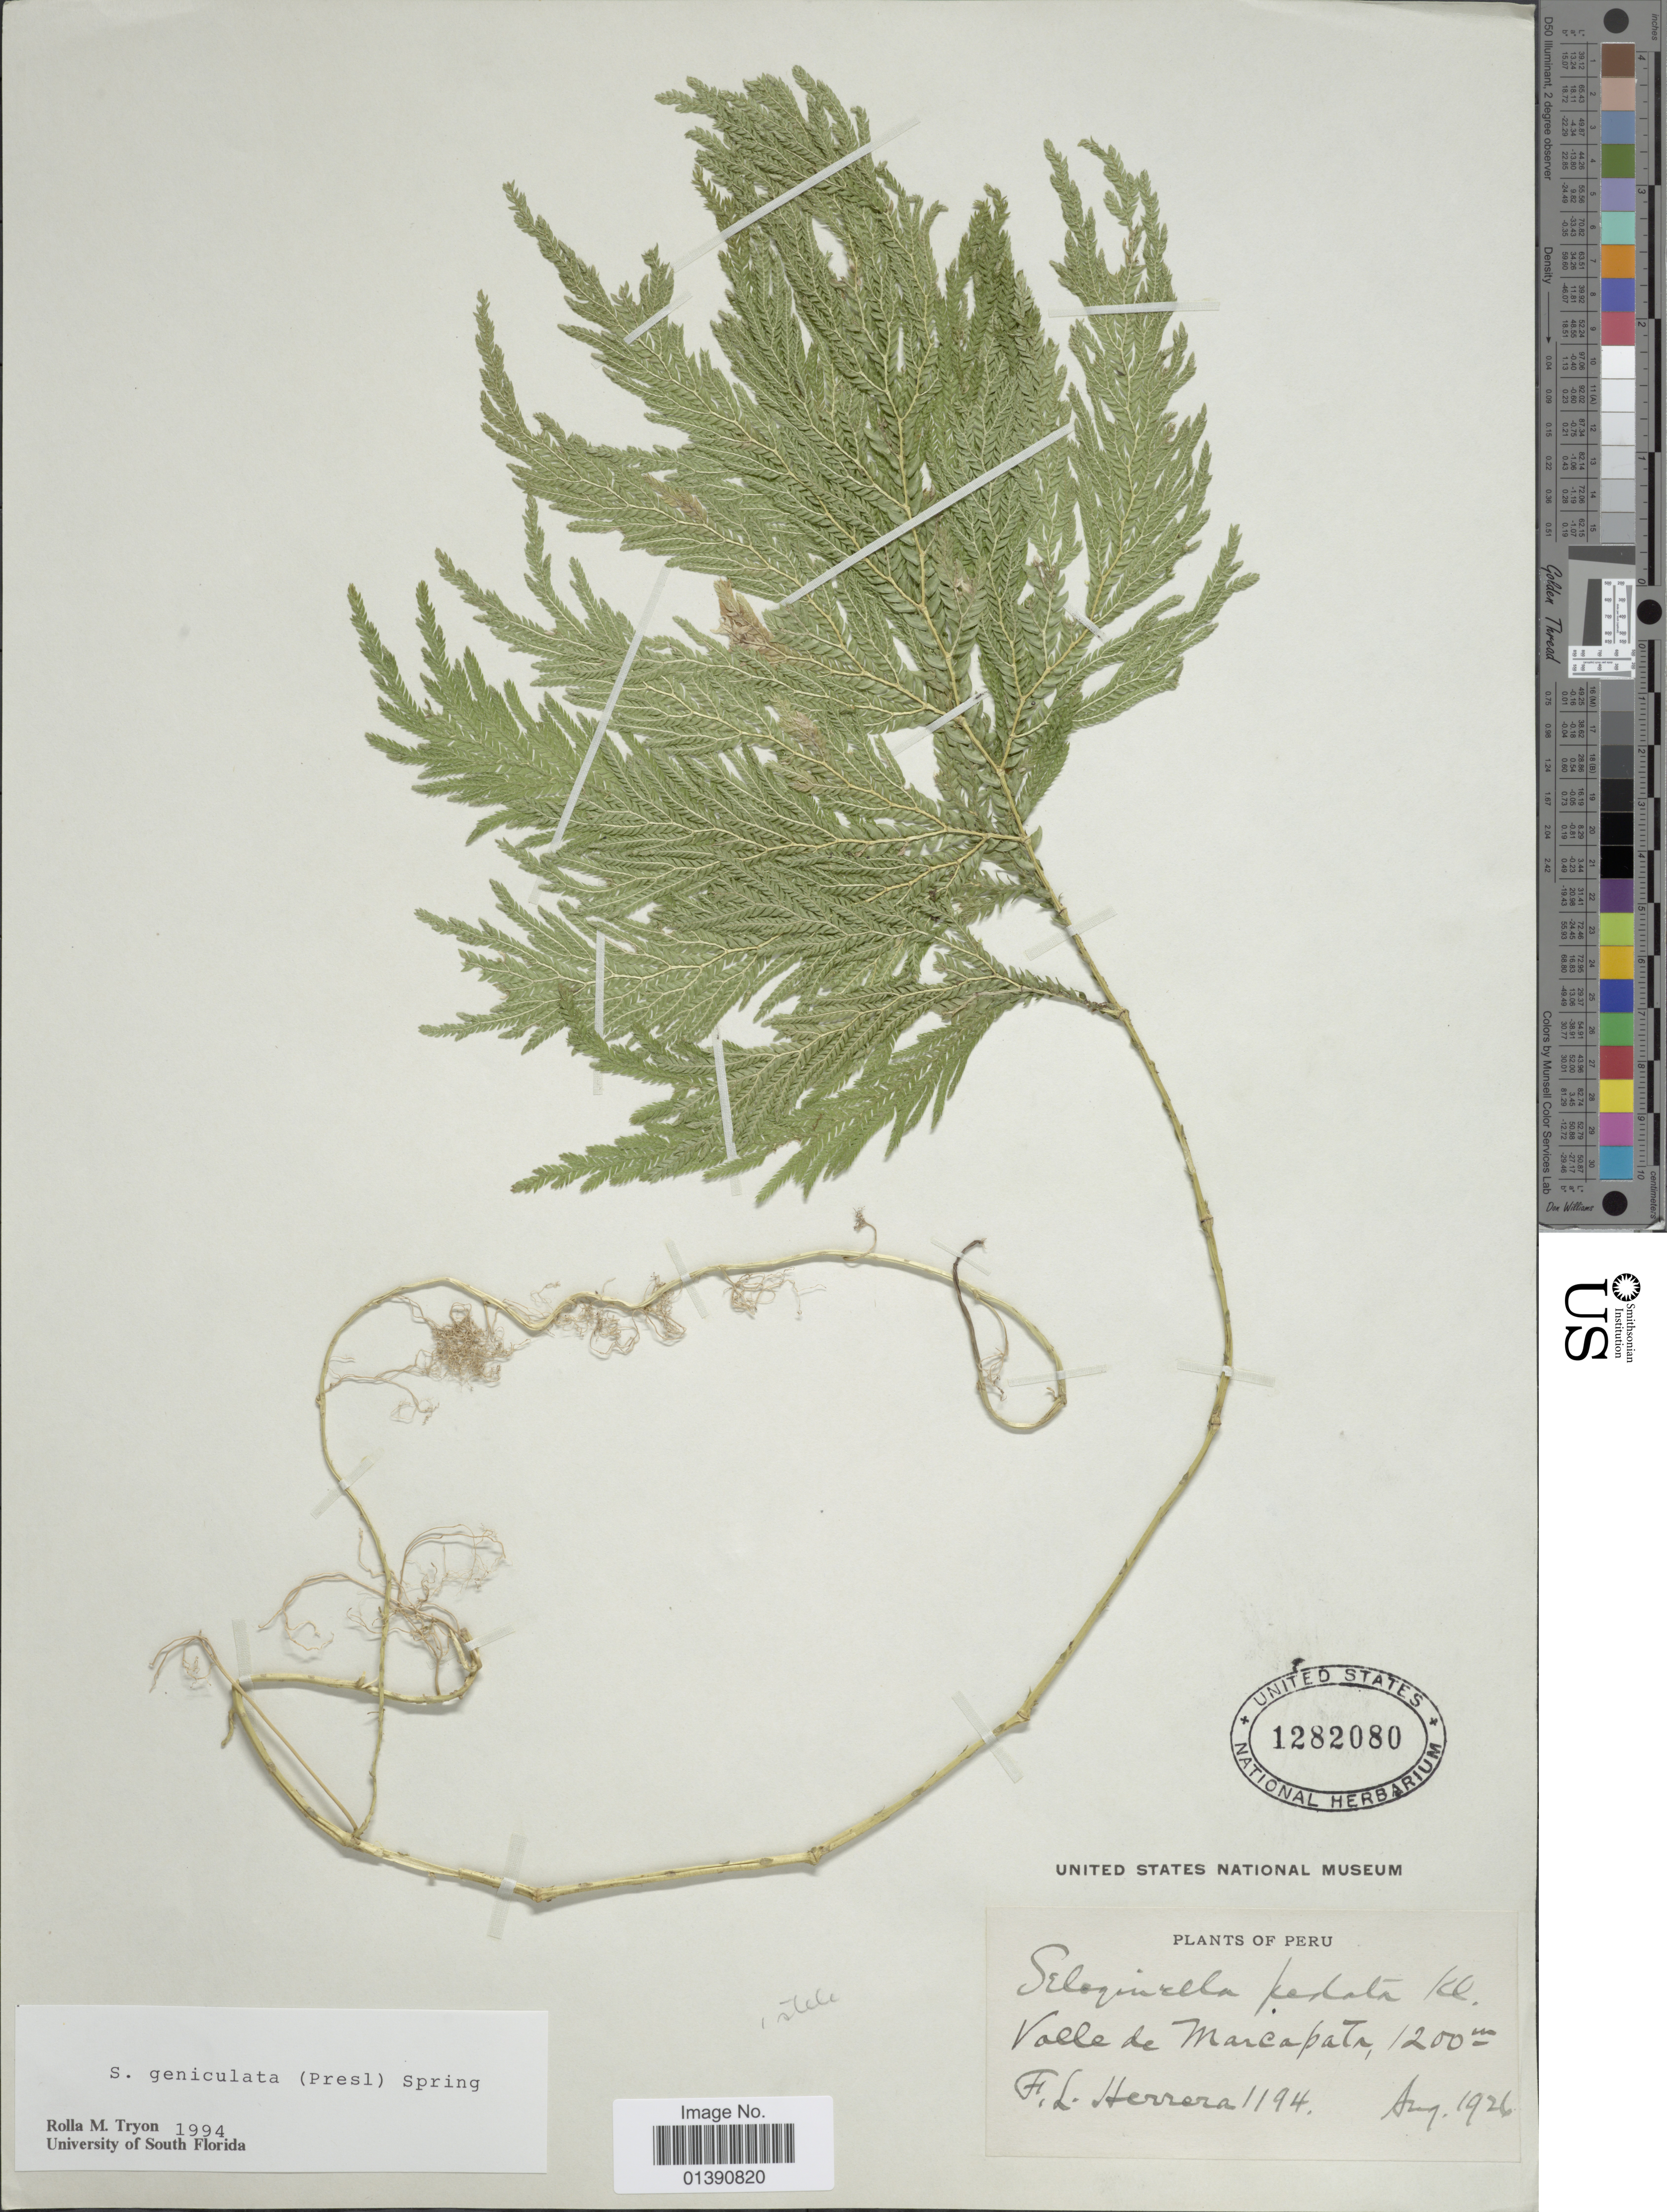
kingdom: Plantae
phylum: Tracheophyta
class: Lycopodiopsida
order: Selaginellales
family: Selaginellaceae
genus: Selaginella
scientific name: Selaginella geniculata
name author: (C. Presl) Spring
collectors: F. L. Herrera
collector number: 1194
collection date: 1926-08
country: Peru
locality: Valle de Marcapata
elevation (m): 1200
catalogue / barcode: US 1282080